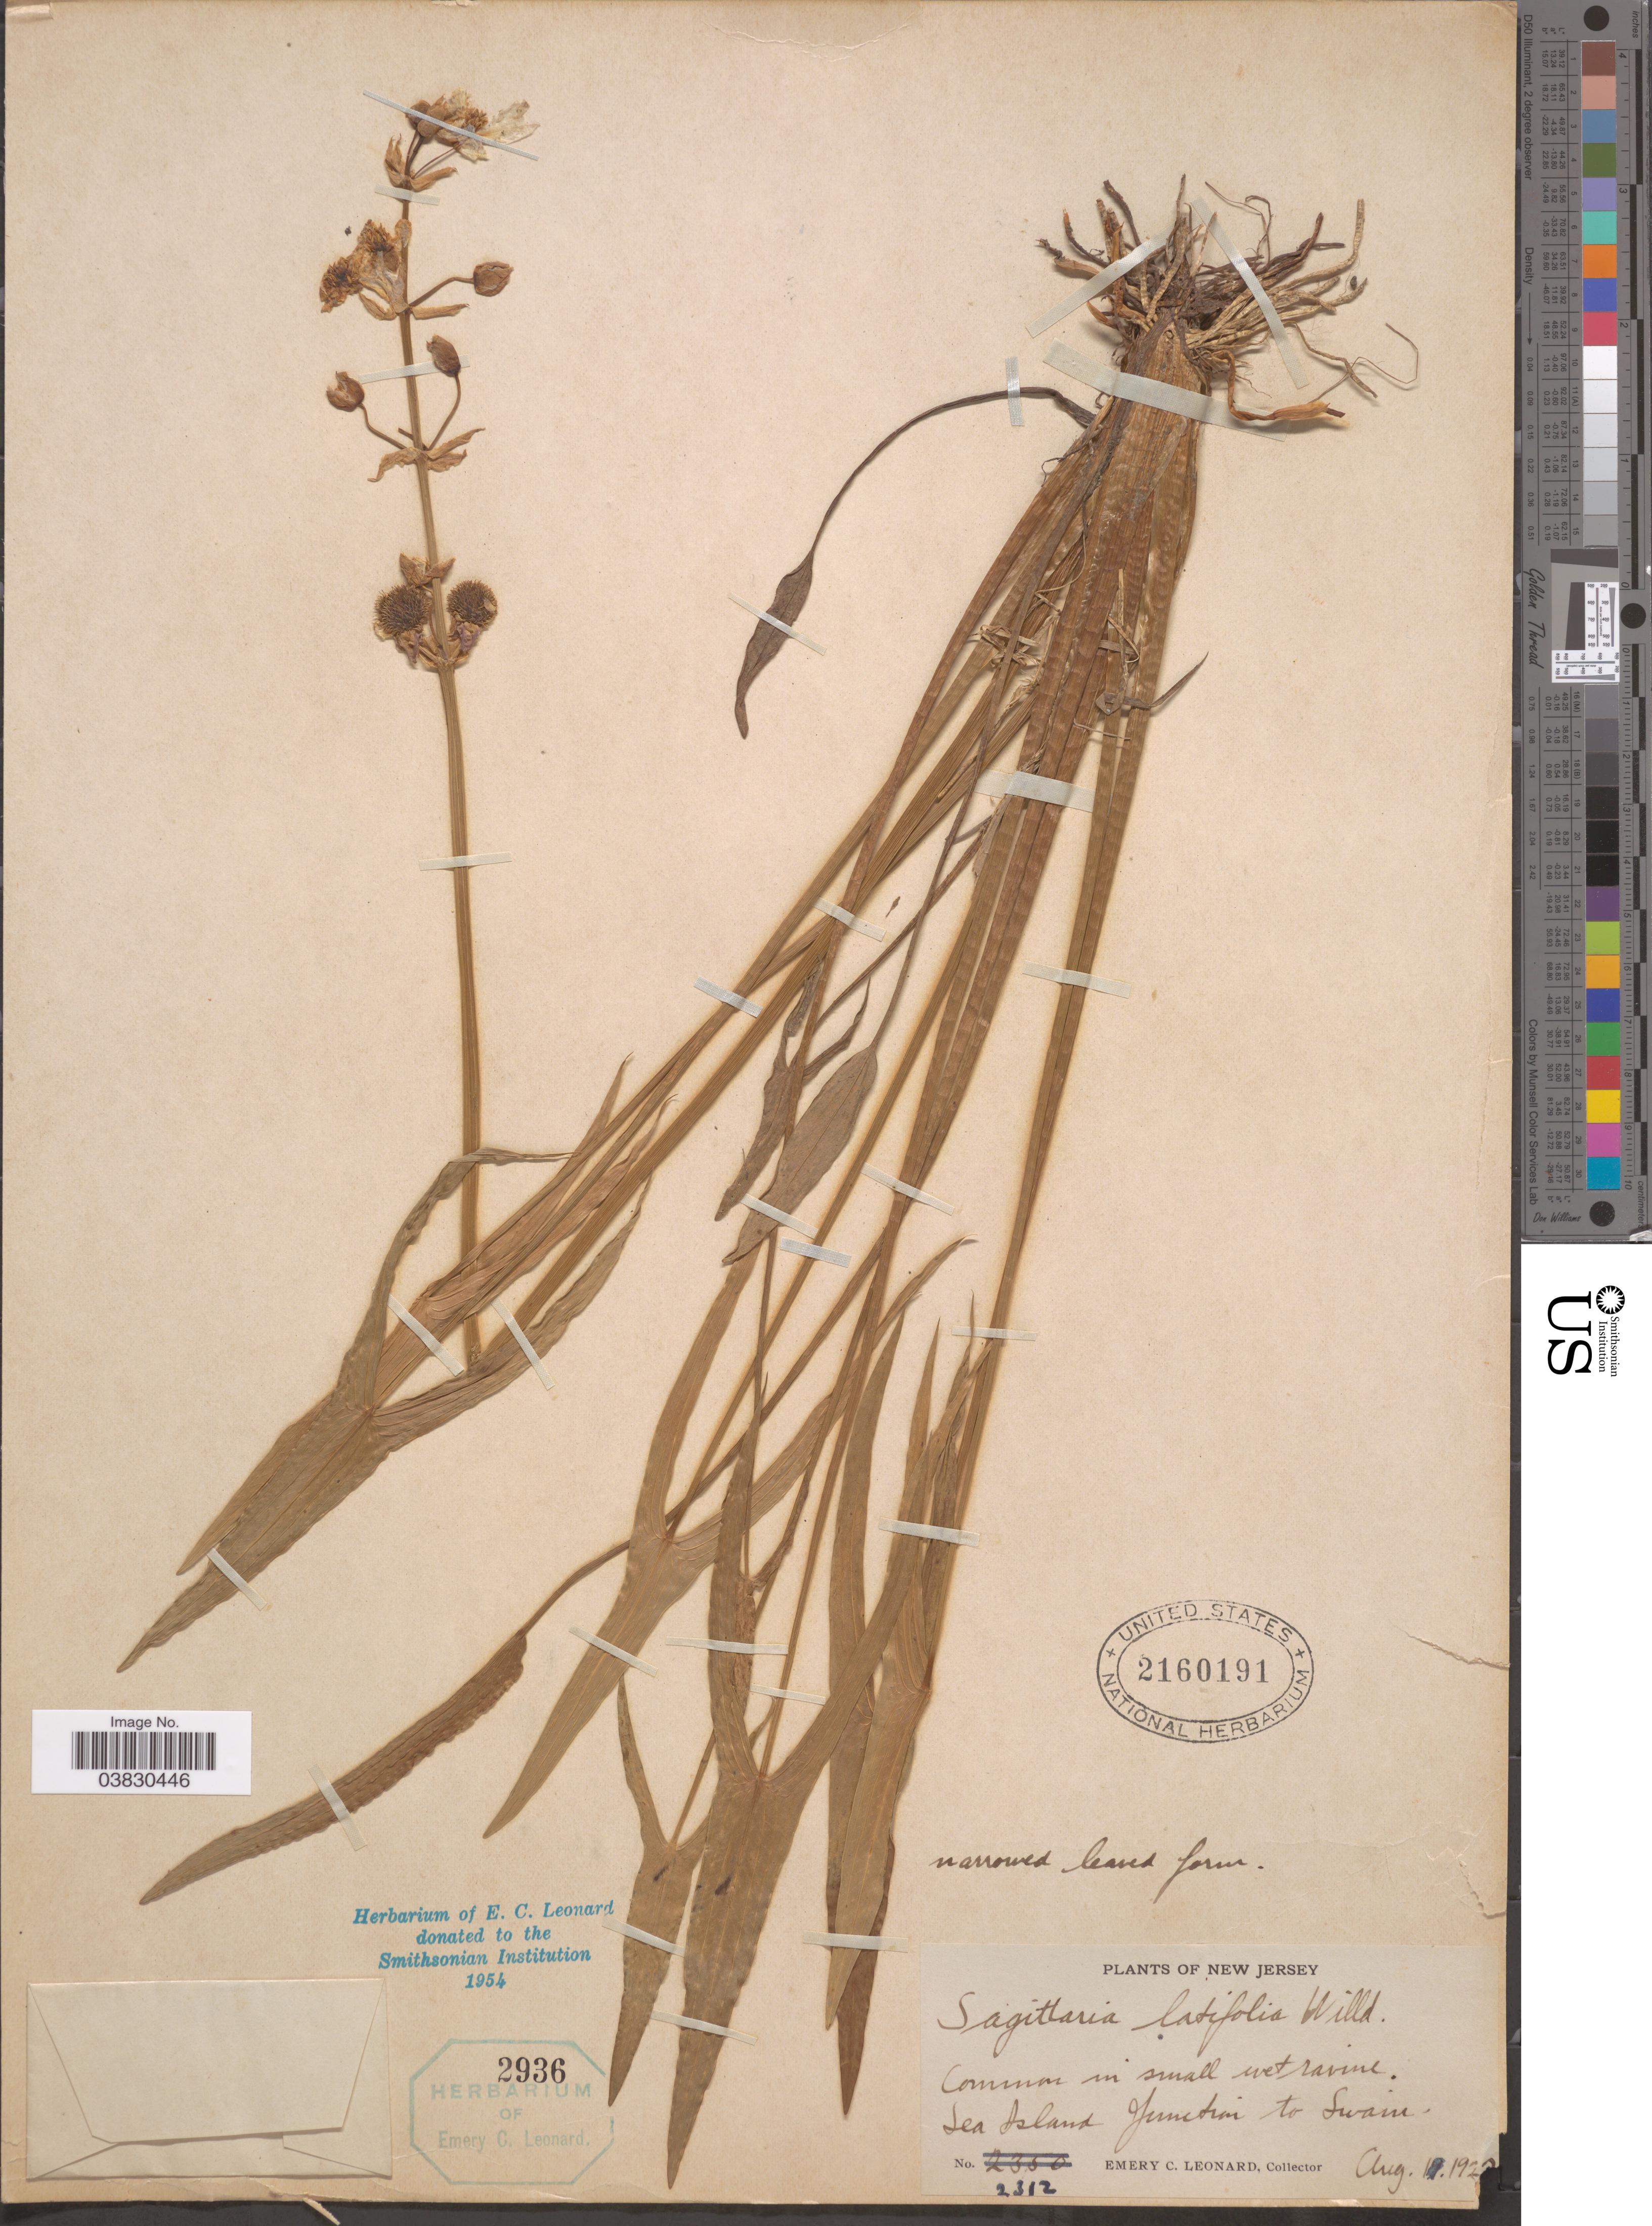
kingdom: Plantae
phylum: Tracheophyta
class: Liliopsida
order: Alismatales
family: Alismataceae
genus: Sagittaria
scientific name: Sagittaria latifolia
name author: Willd.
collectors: E. C. Leonard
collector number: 2312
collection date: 1922-08-01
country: United States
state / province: New Jersey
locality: Sea Island Junction to Swain.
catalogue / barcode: US 2160191